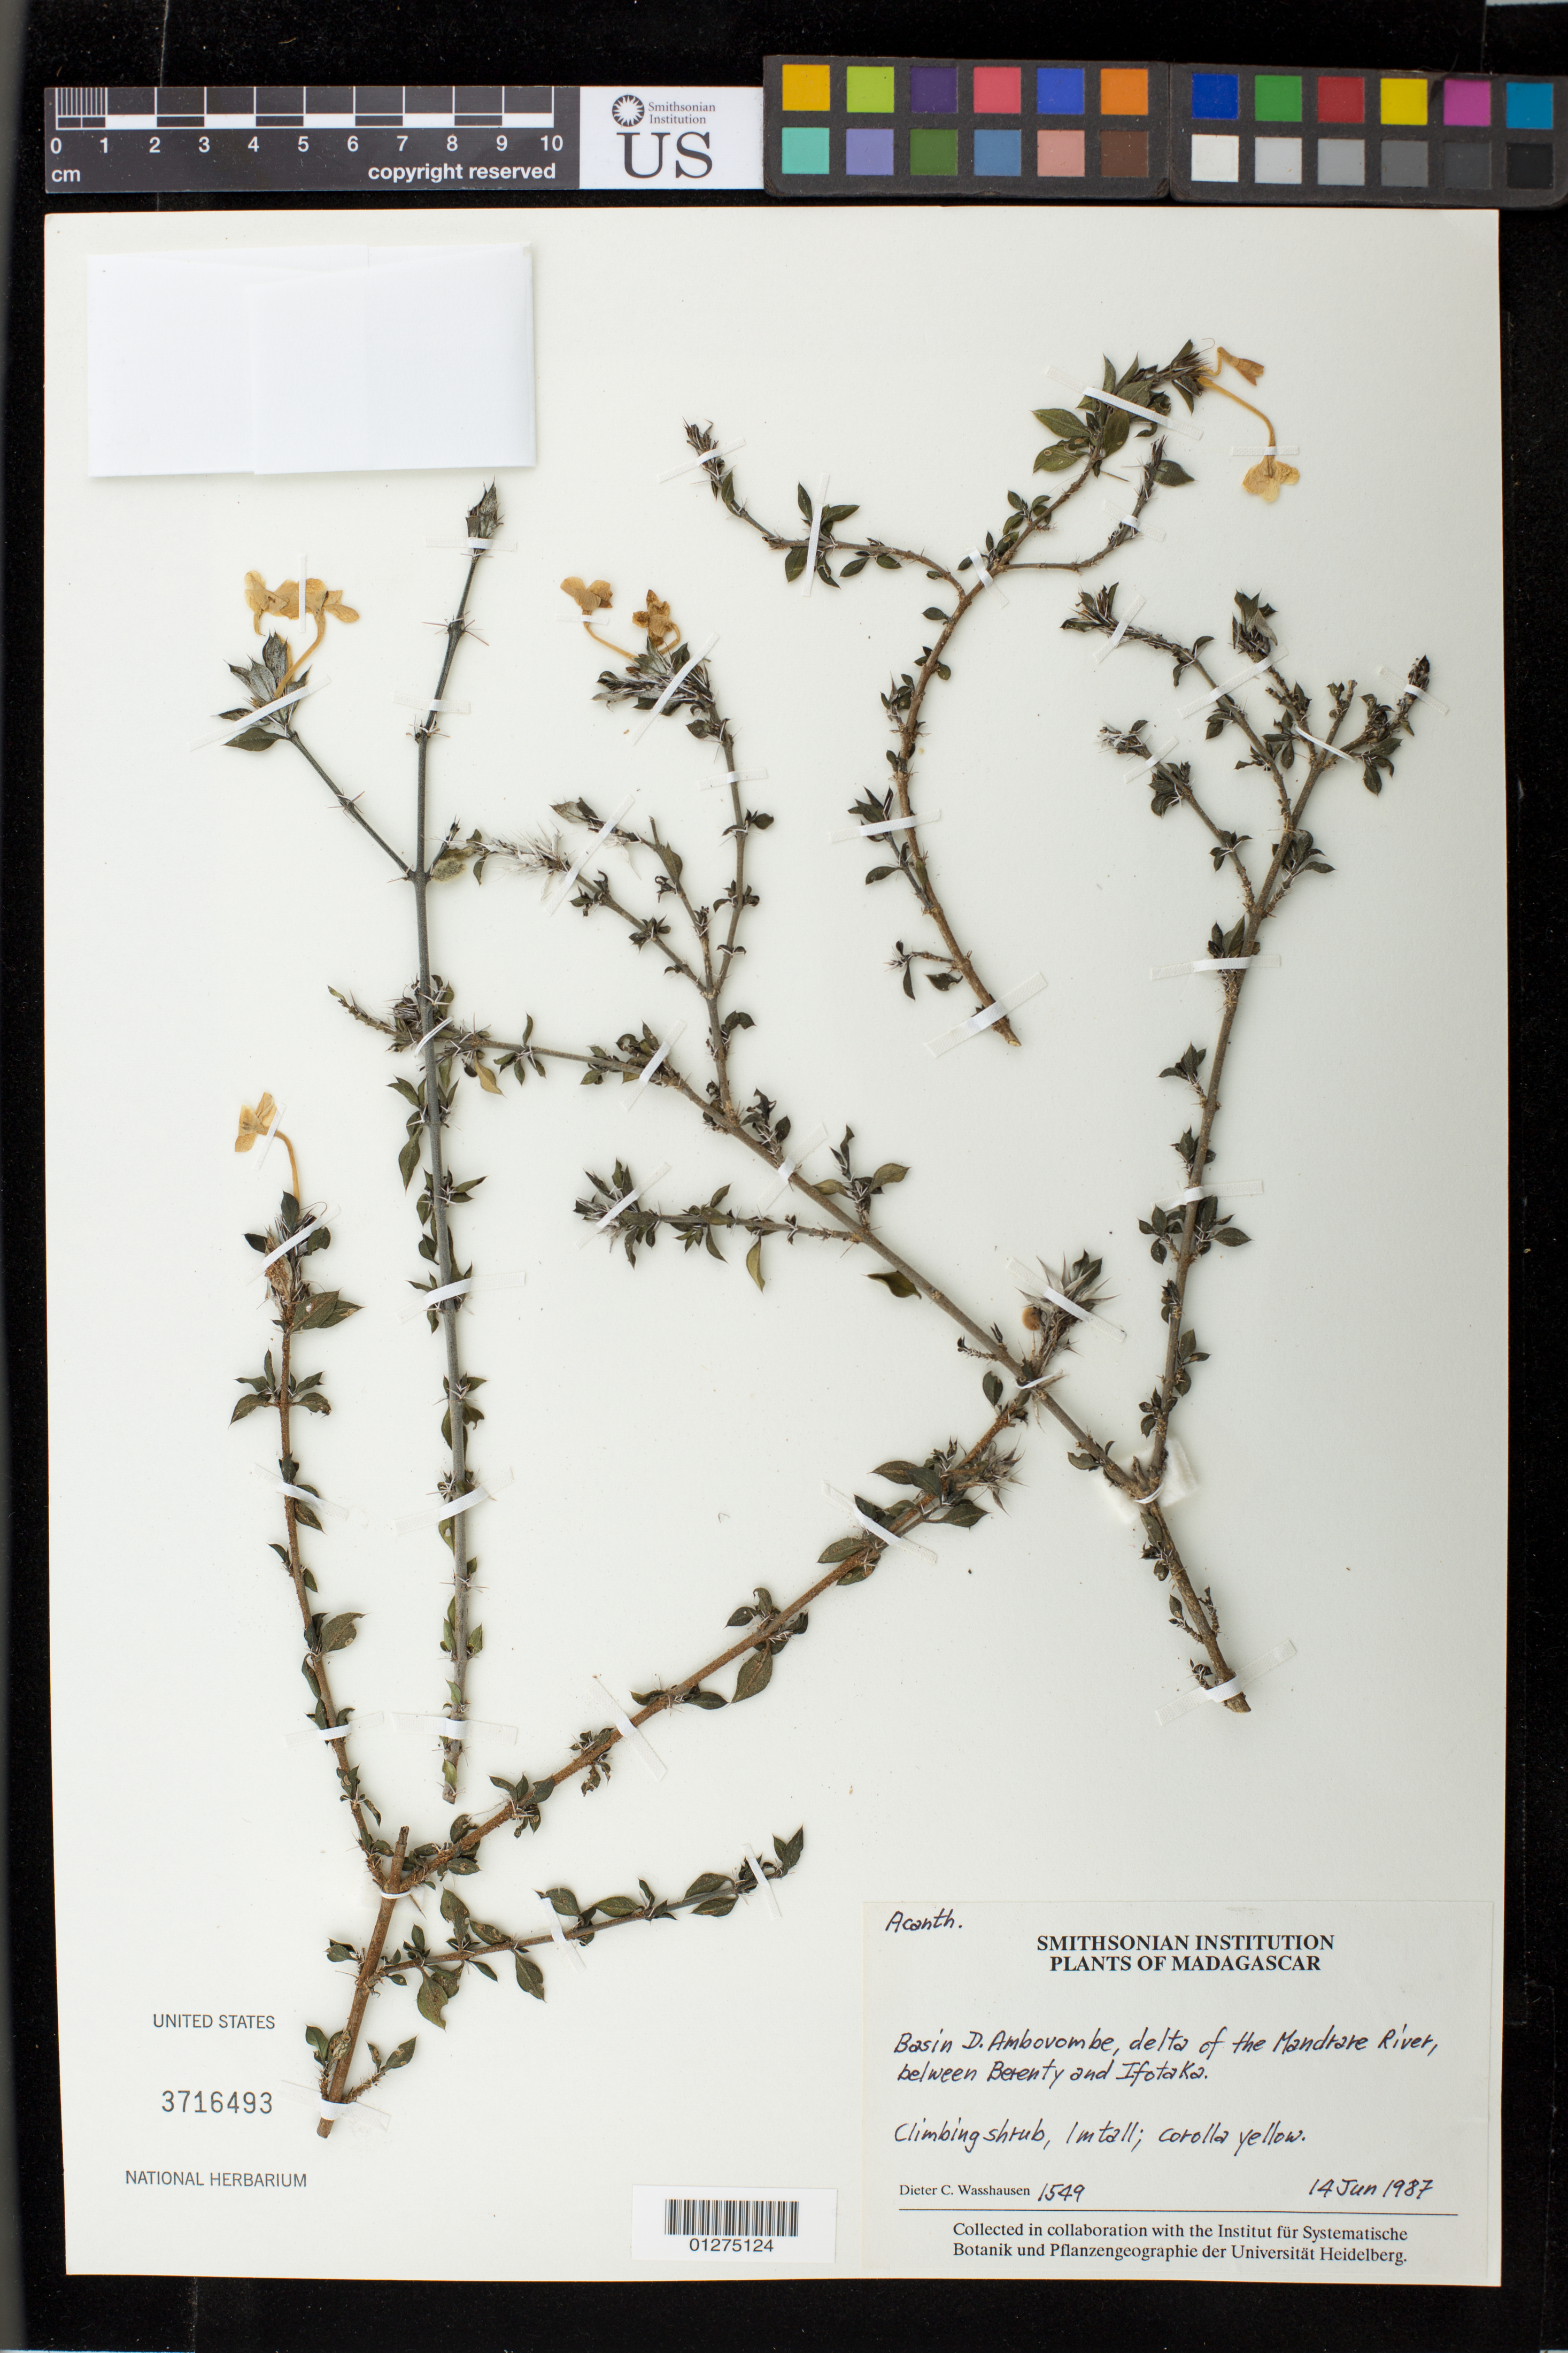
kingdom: Plantae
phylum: Tracheophyta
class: Magnoliopsida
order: Lamiales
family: Acanthaceae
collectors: D. C. Wasshausen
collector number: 1549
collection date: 1987-06-14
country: Madagascar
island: Madagascar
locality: Basin D. Ambovombe, delta of the Mandrare River, between Berenty and Ifotaka.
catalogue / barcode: US 3716493